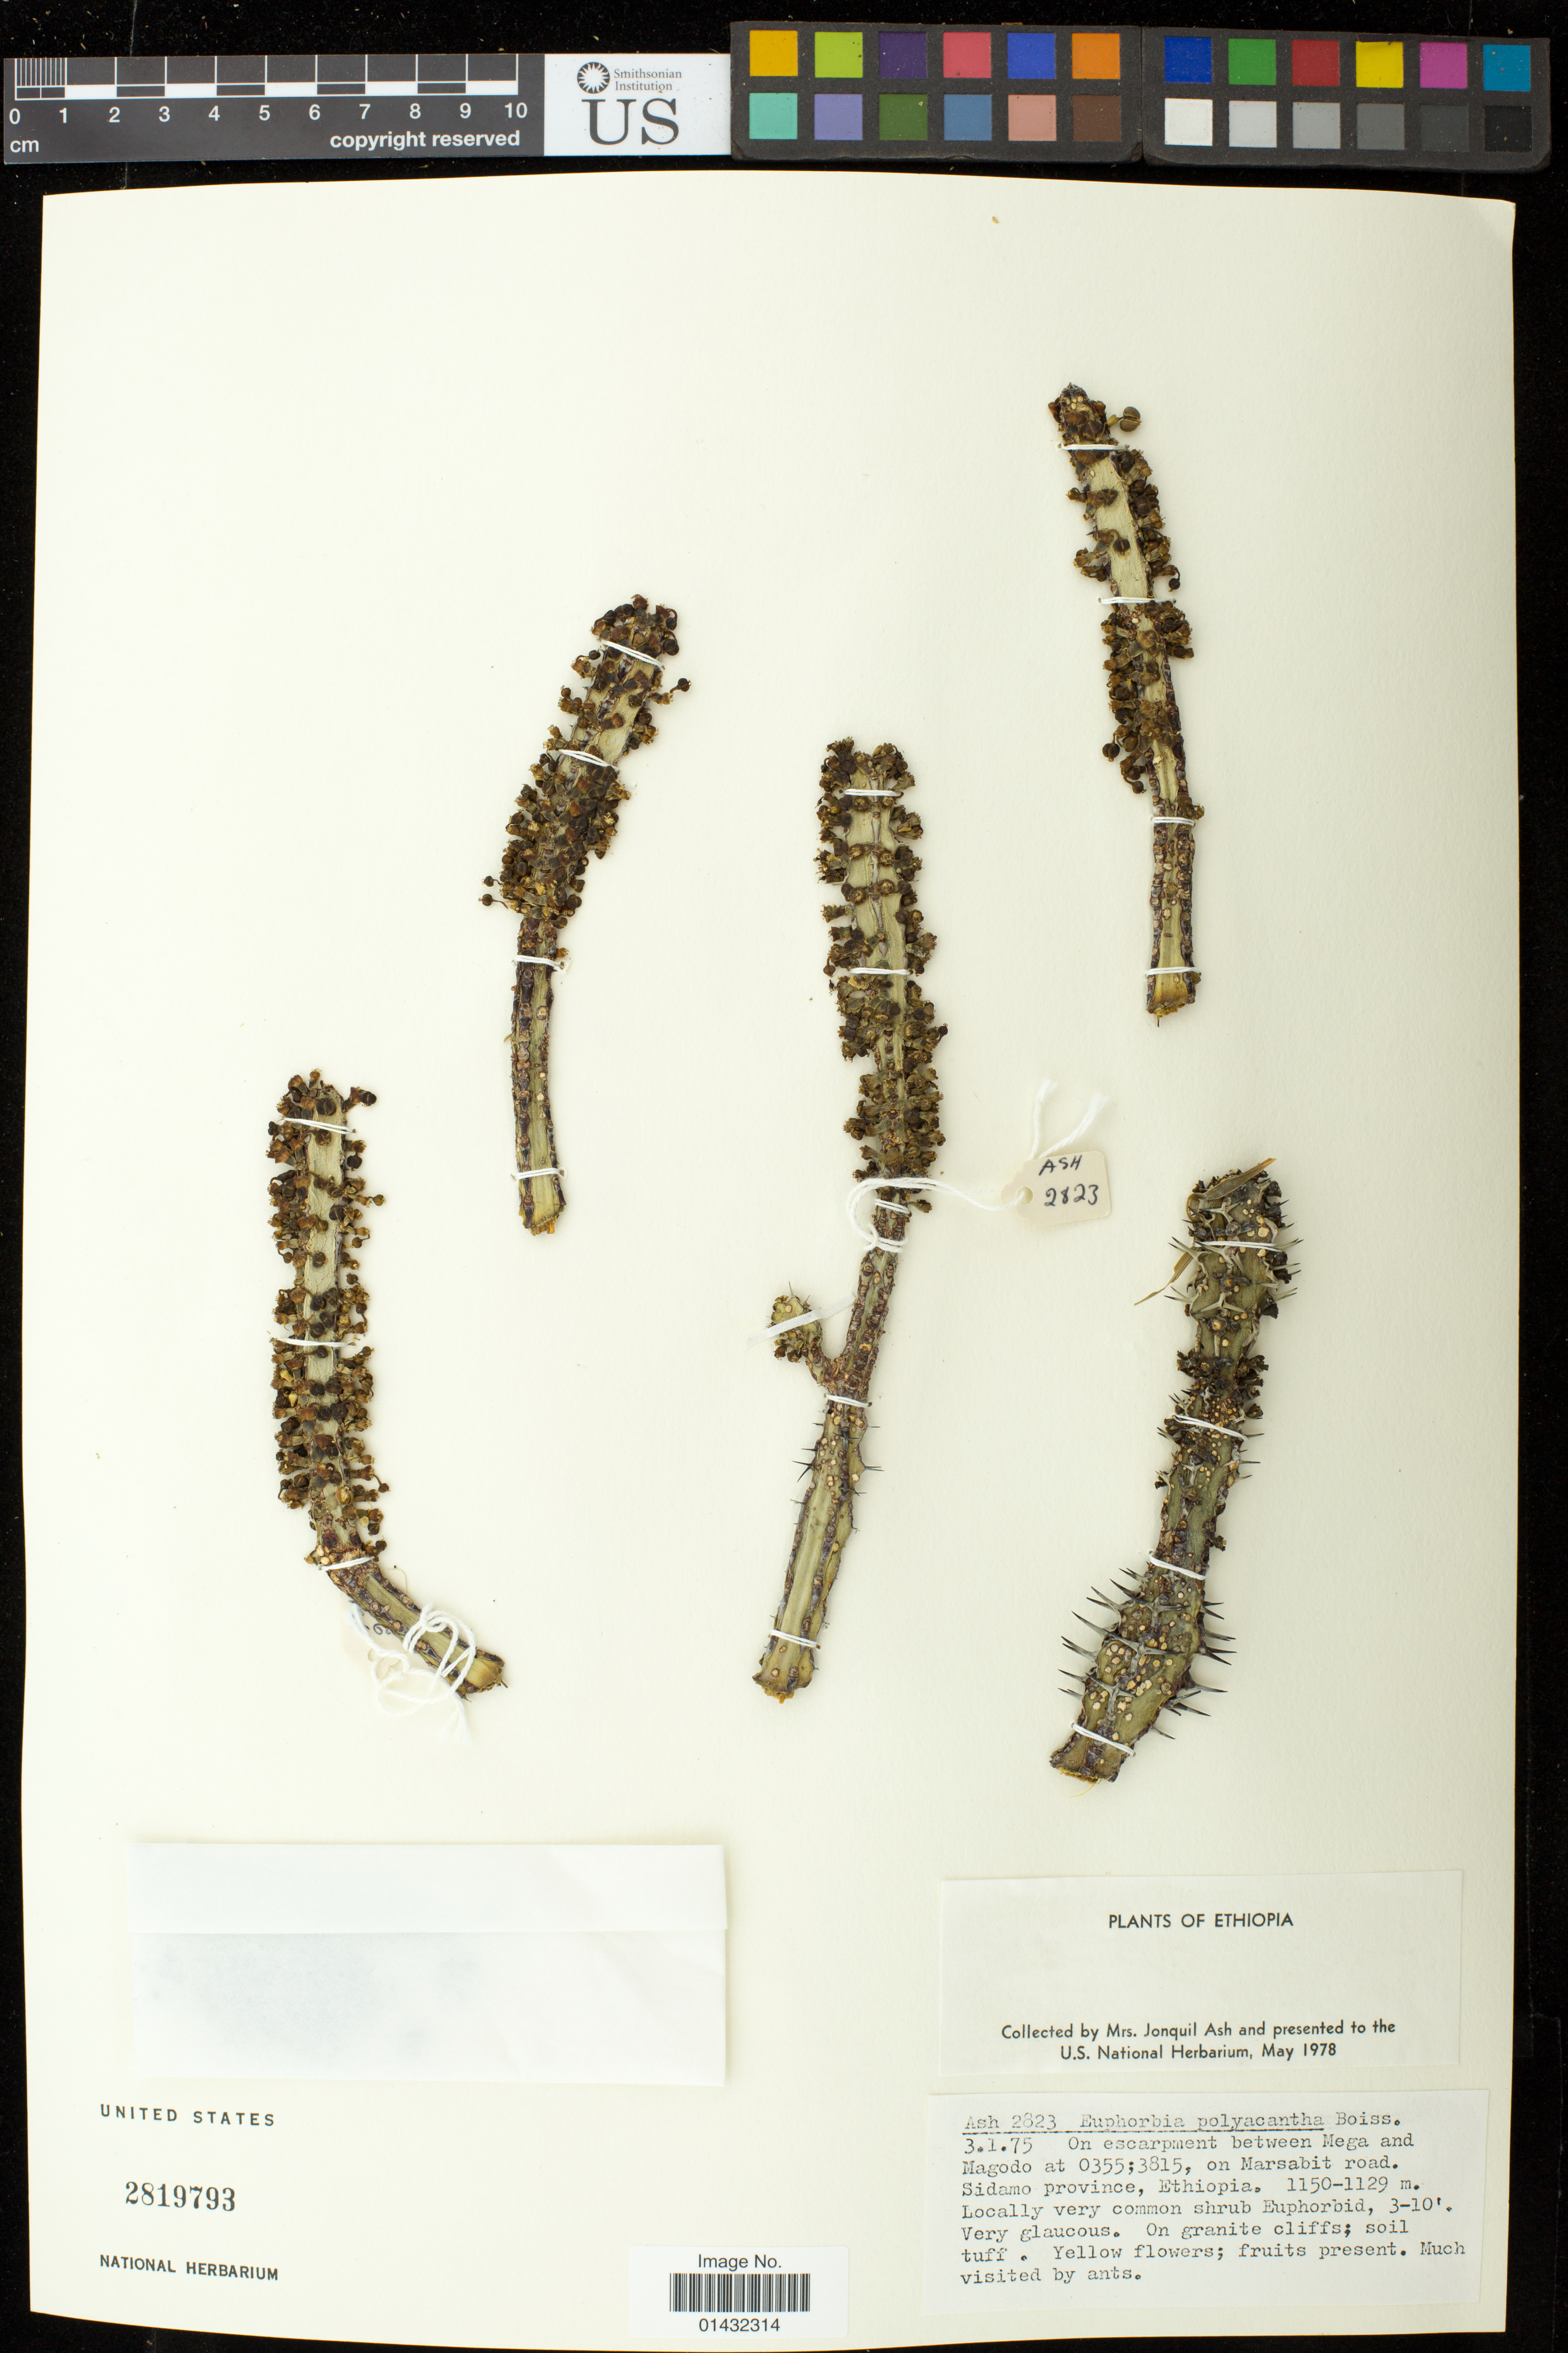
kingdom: Plantae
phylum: Tracheophyta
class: Magnoliopsida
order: Malpighiales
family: Euphorbiaceae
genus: Euphorbia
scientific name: Euphorbia polyacantha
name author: Boiss.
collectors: J. Ash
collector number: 2823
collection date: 1975-01-03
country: Ethiopia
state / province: Southern Nations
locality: On escarpment between Mega and Magodo at 0355;3815, on Marsabit road. Sidamo province.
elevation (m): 1129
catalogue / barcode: US 2819793